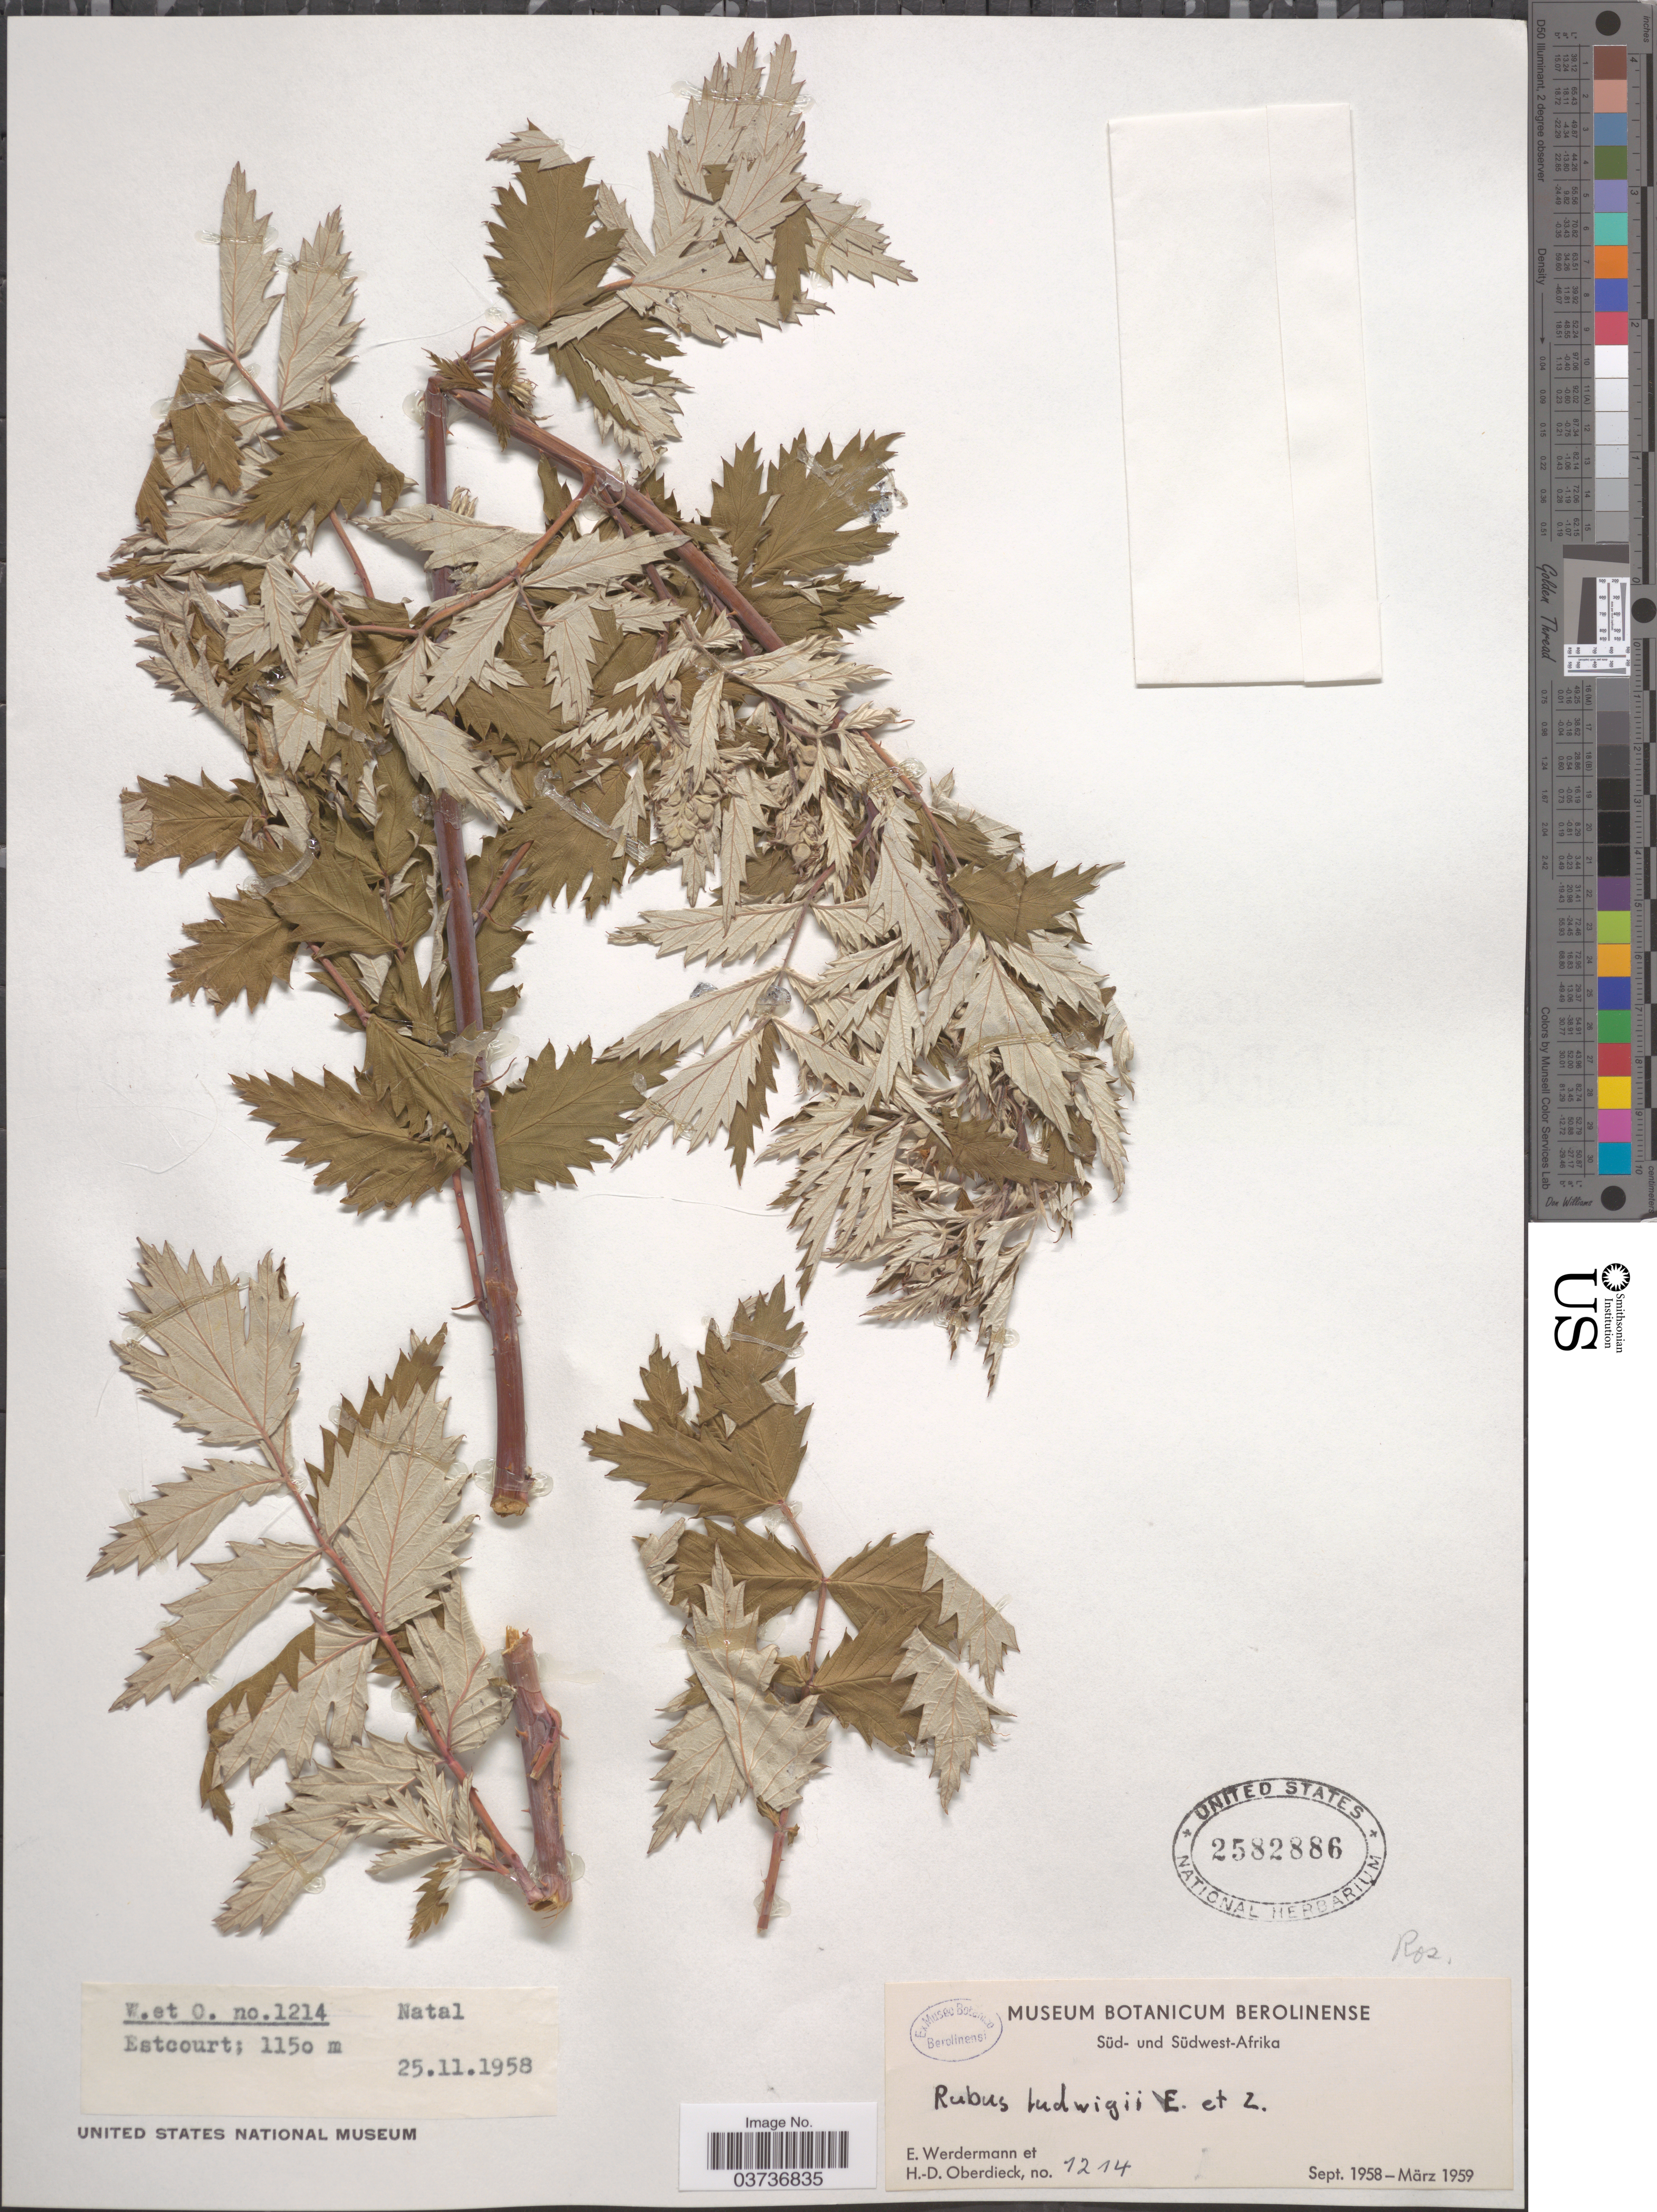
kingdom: Plantae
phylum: Tracheophyta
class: Magnoliopsida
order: Rosales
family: Rosaceae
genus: Rubus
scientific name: Rubus ludwigii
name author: Eckl. & Zeyh.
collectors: E. Werdermann & H. Oberdieck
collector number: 1214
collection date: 1958-11-25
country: South Africa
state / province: KwaZulu-Natal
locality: Süd-Afrika. Natal. Estcourt.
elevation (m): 1150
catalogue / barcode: US 2582886